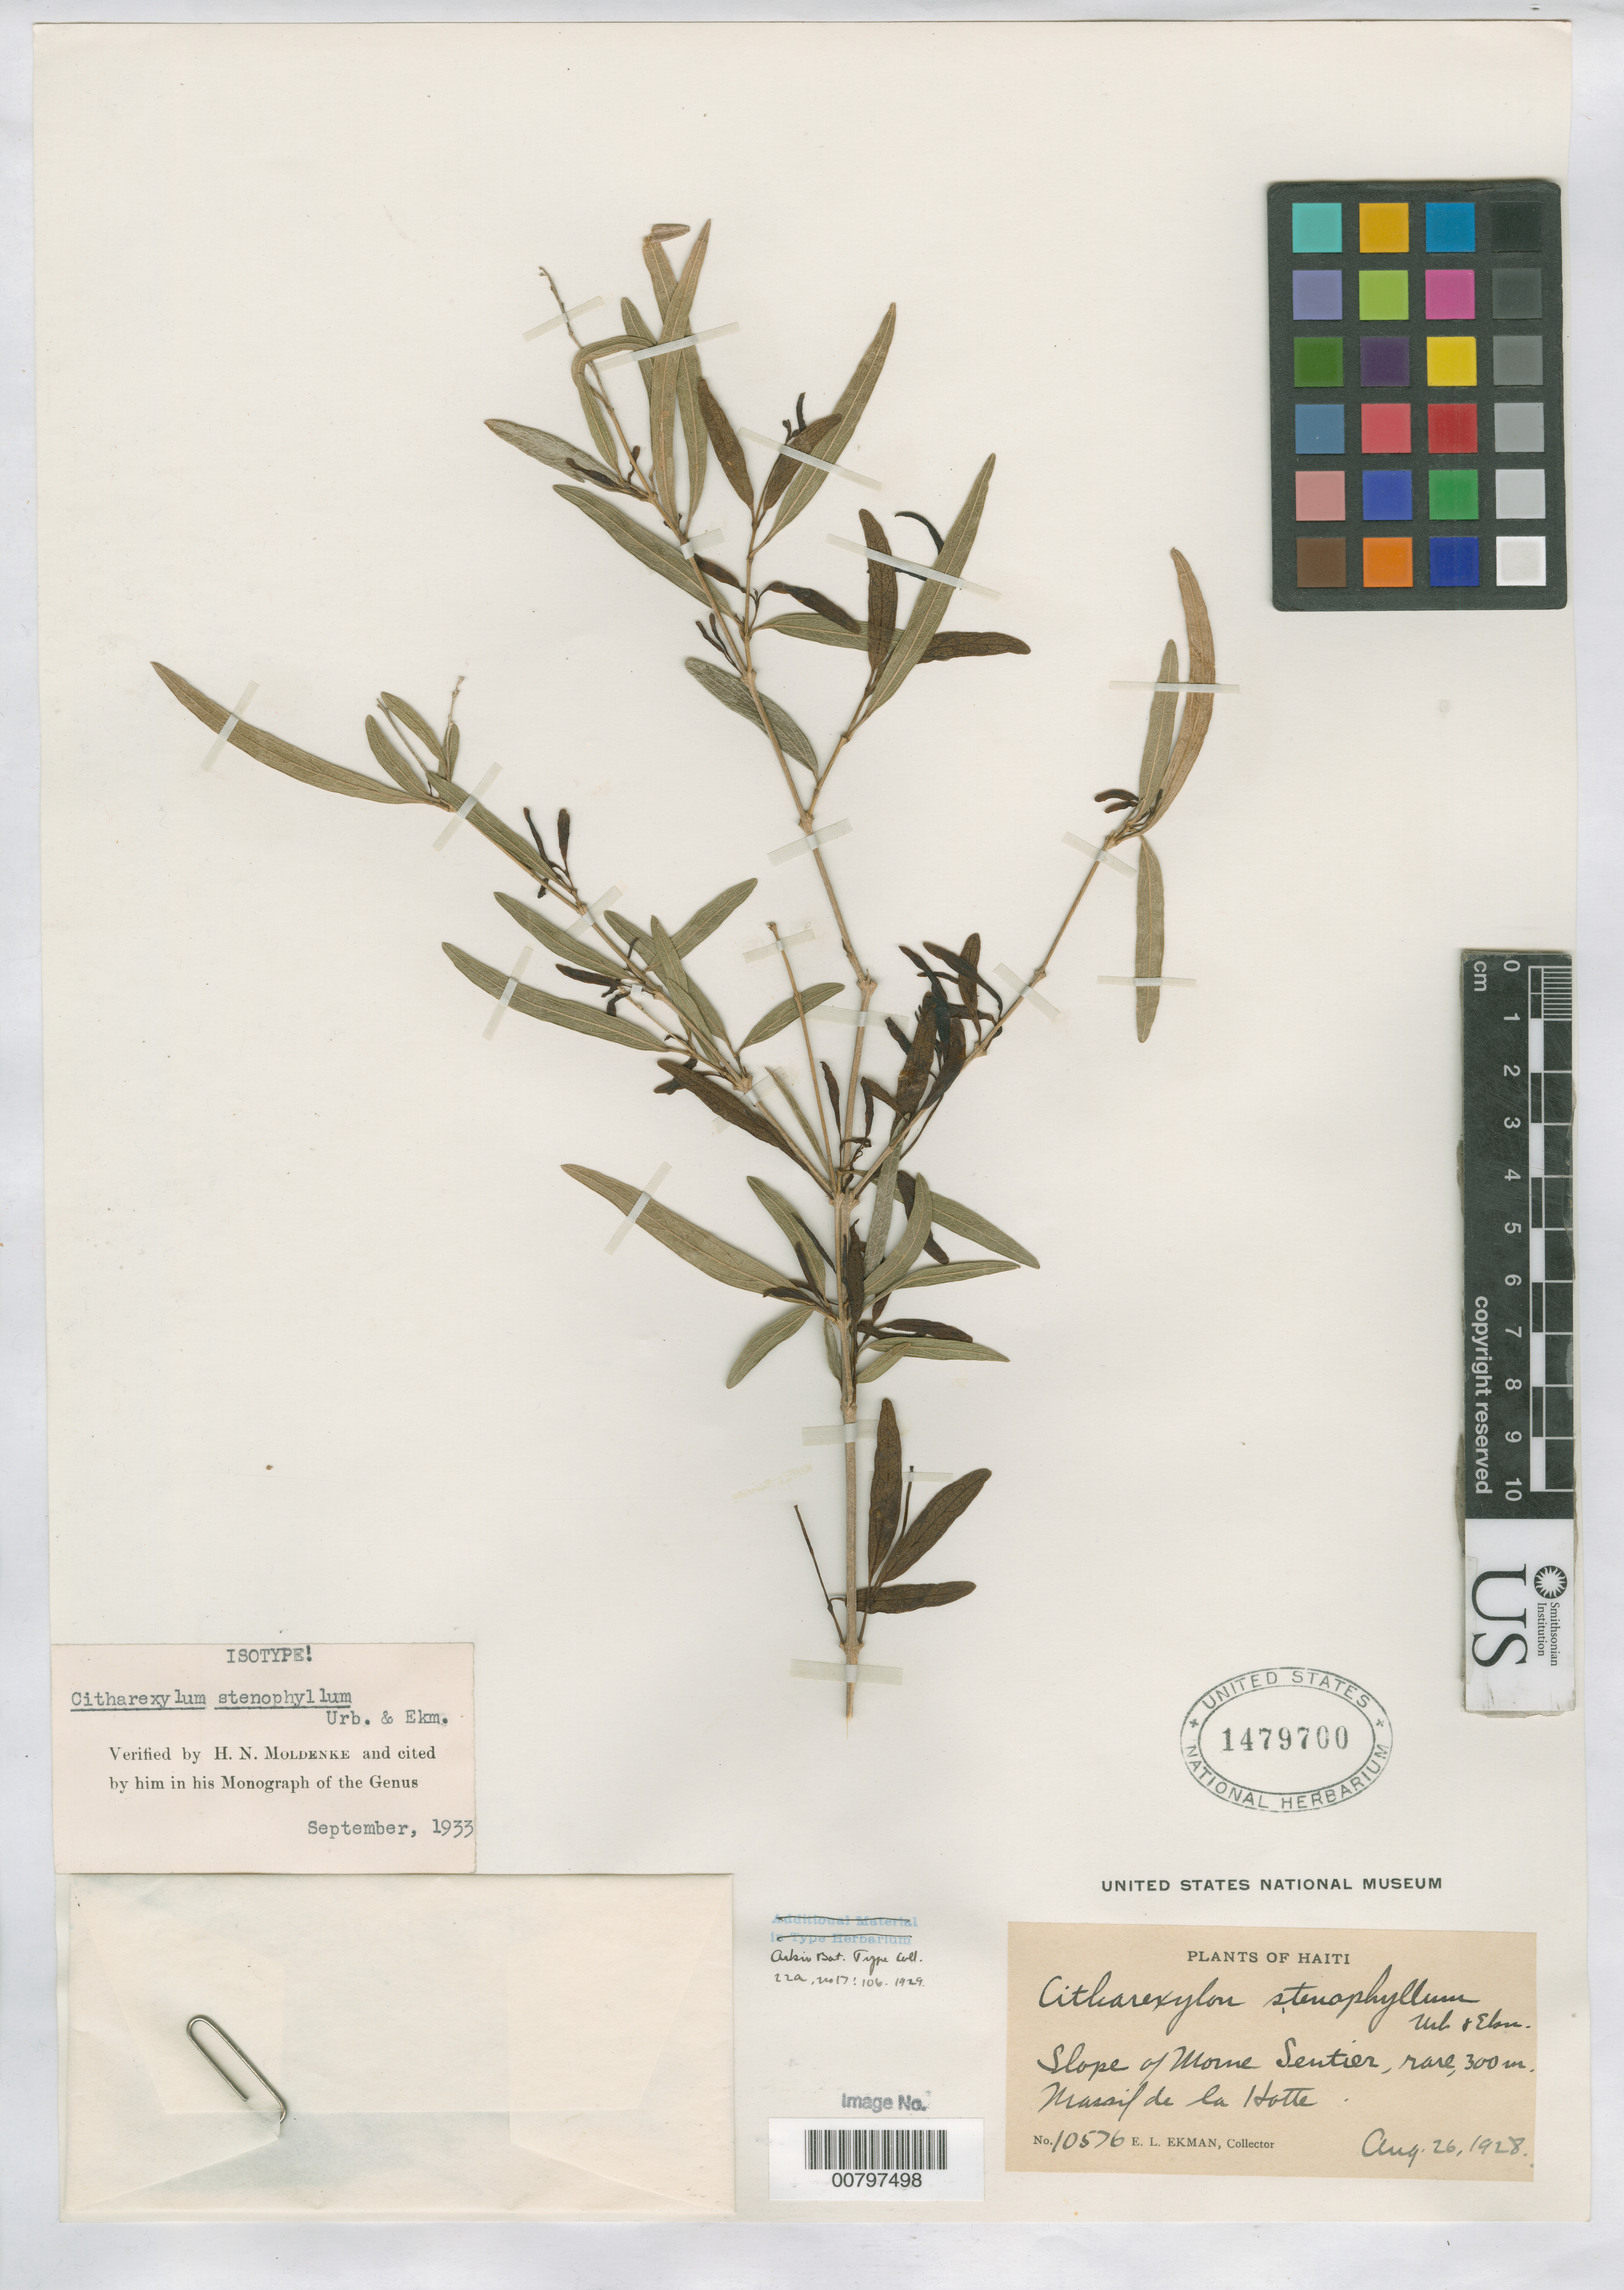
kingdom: Plantae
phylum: Tracheophyta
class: Magnoliopsida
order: Lamiales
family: Verbenaceae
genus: Citharexylum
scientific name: Citharexylum stenophyllum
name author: Urb. & Ekman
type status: Isotype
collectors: E. L. Ekman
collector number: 10576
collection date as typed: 26 Aug 1928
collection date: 1928-08-26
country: Haiti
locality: Slope of Morne Sentier. Massif de La Hotte.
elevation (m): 300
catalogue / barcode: US 1479700